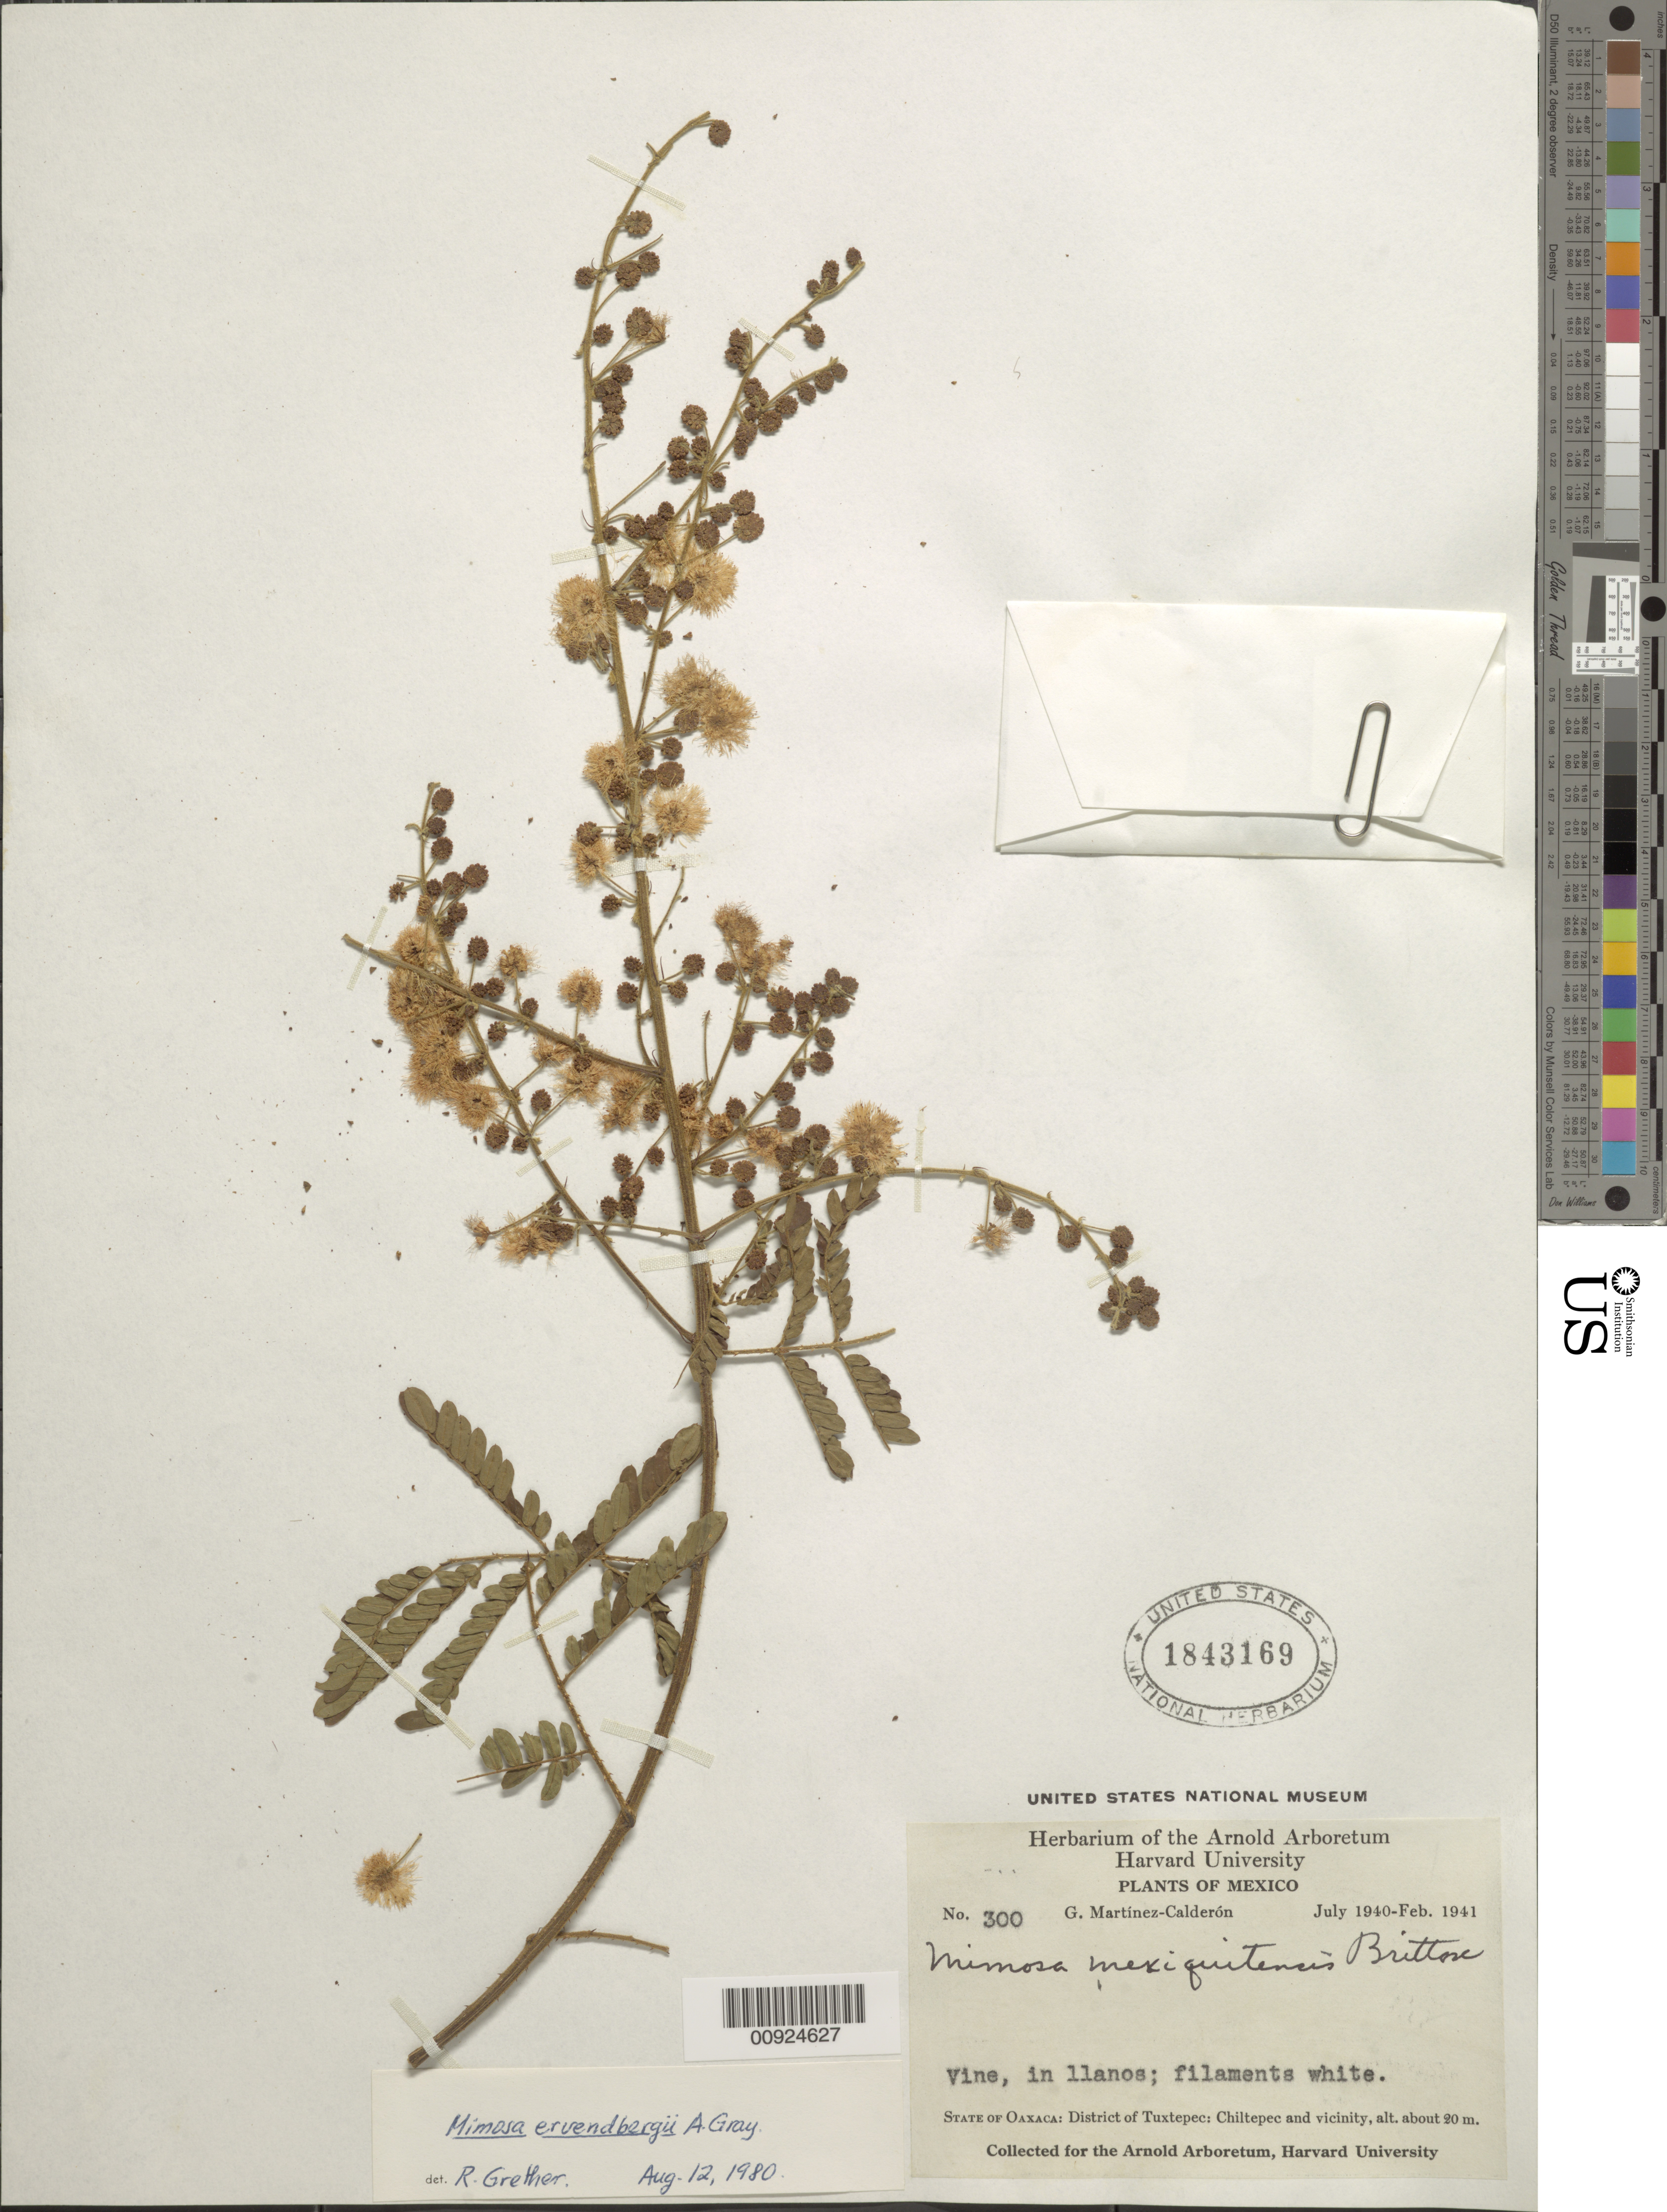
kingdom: Plantae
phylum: Tracheophyta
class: Magnoliopsida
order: Fabales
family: Fabaceae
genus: Mimosa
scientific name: Mimosa ervendbergii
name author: A. Gray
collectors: G. Martinez-C.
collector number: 300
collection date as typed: Jul 1940 to -- Feb 1941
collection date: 1940-07/1941-02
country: Mexico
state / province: Oaxaca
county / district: Tuxtepec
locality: State of Oaxaca: District of Tuxtepec: Chiltepec and vicinity.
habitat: In llanos.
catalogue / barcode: US 1843169